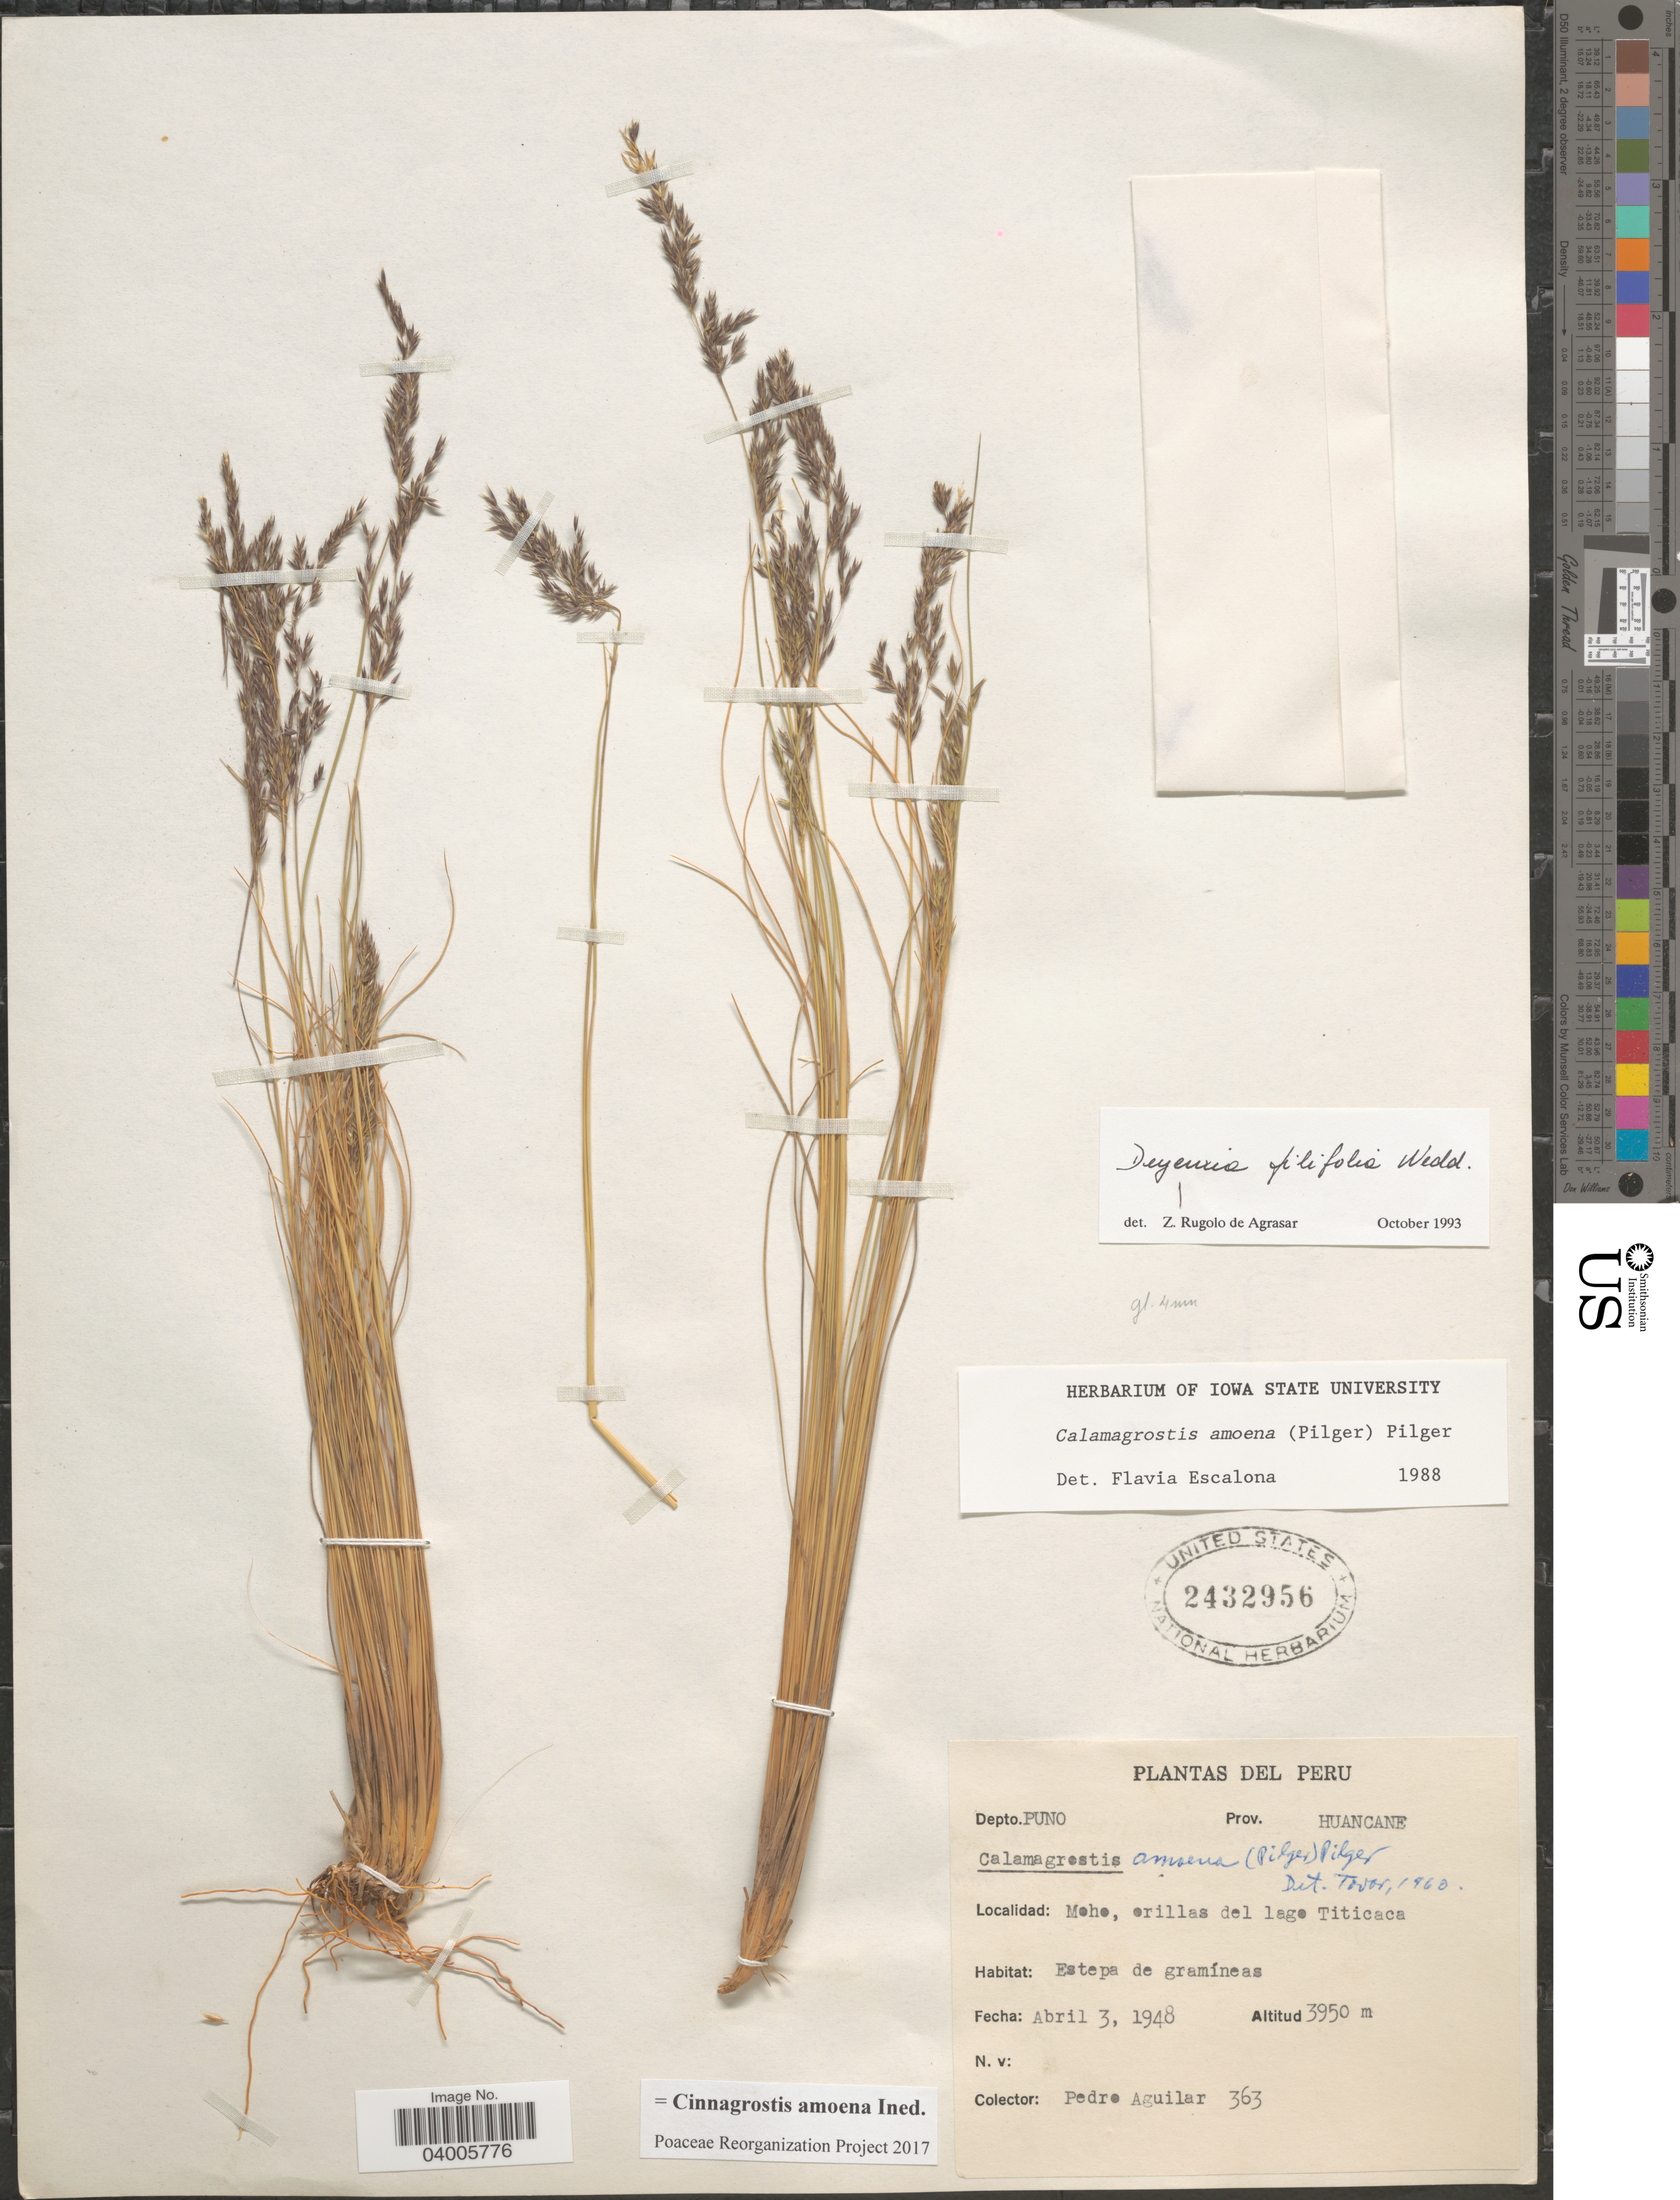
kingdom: Plantae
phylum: Tracheophyta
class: Liliopsida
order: Poales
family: Poaceae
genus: Cinnagrostis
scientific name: Cinnagrostis filifolia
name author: (Wedd.) P.M. Peterson et al.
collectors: P. Aguilar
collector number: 363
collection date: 1948-04-03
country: Peru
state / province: Puno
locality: Depto. Puno. Prov. Huancane. Moho, orillas del lago Titicaca.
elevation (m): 3950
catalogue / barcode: US 2432956